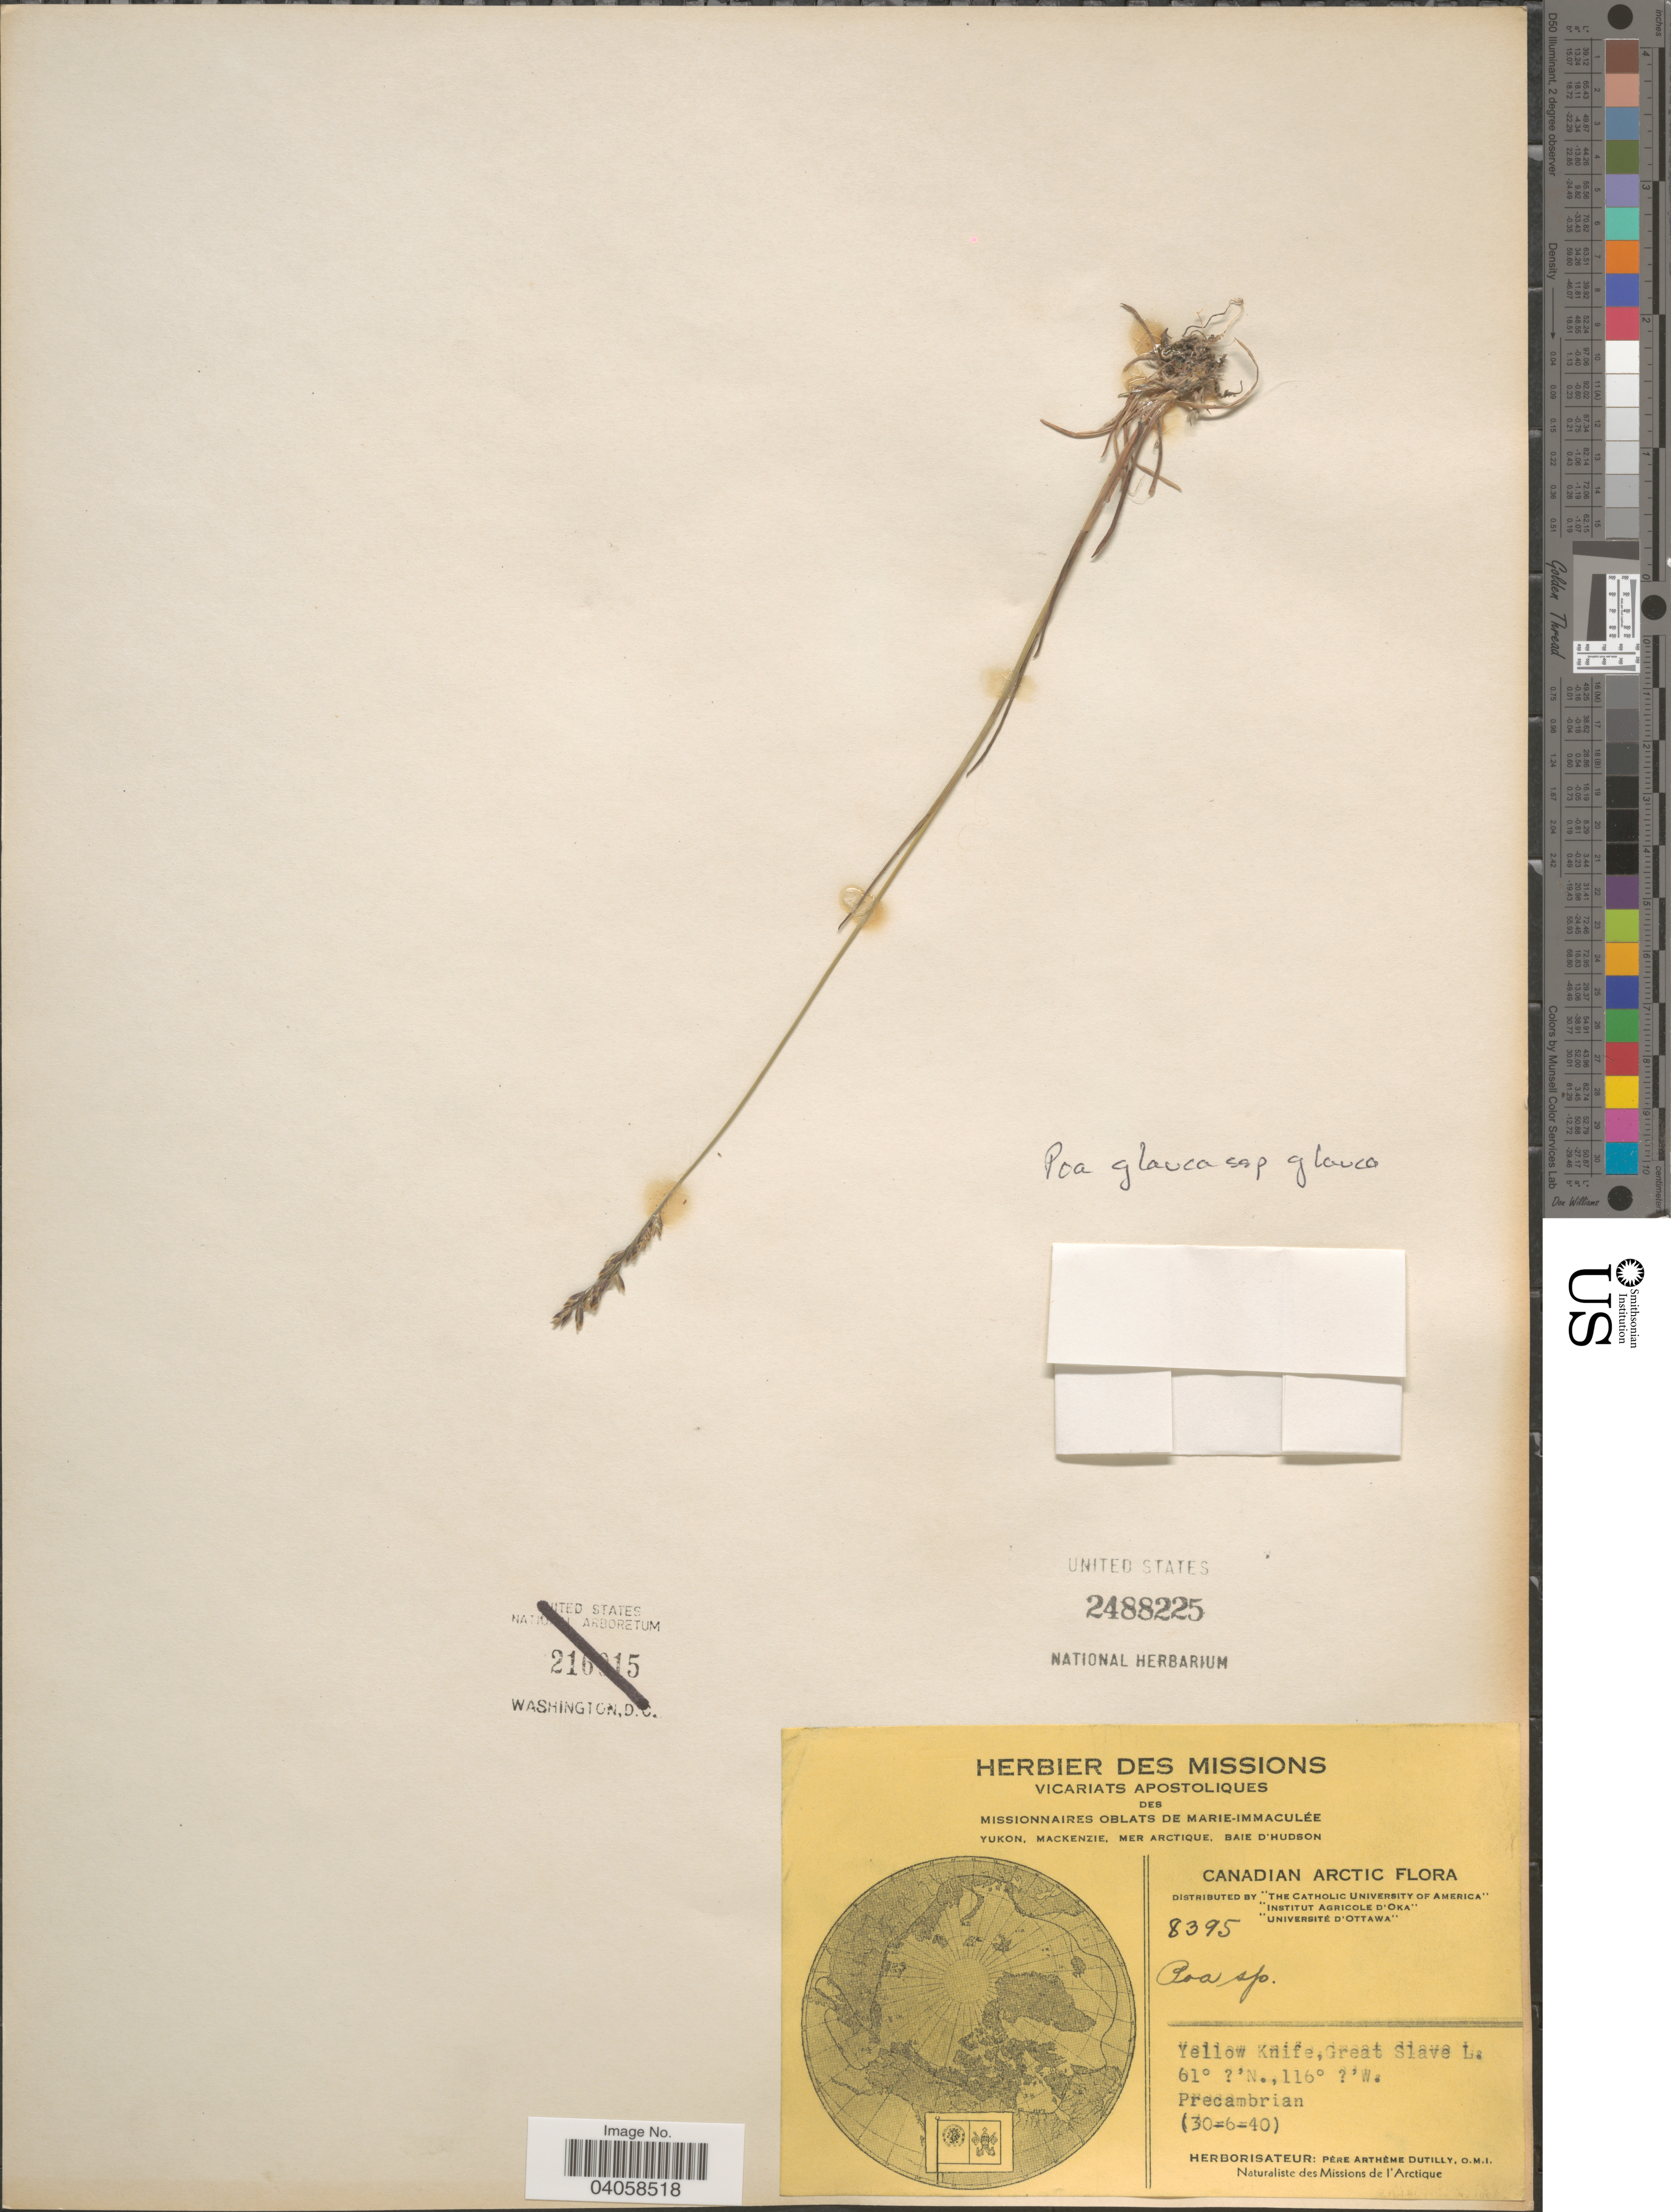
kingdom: Plantae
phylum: Tracheophyta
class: Liliopsida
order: Poales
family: Poaceae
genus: Poa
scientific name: Poa glauca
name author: Vahl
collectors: P. Dutilly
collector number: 8395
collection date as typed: Transcribed d/m/y: 30/6/40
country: Canada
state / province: Northwest Territories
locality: Canadian Arctic. Yellow Knife, Great Slave L.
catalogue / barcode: US 2488225